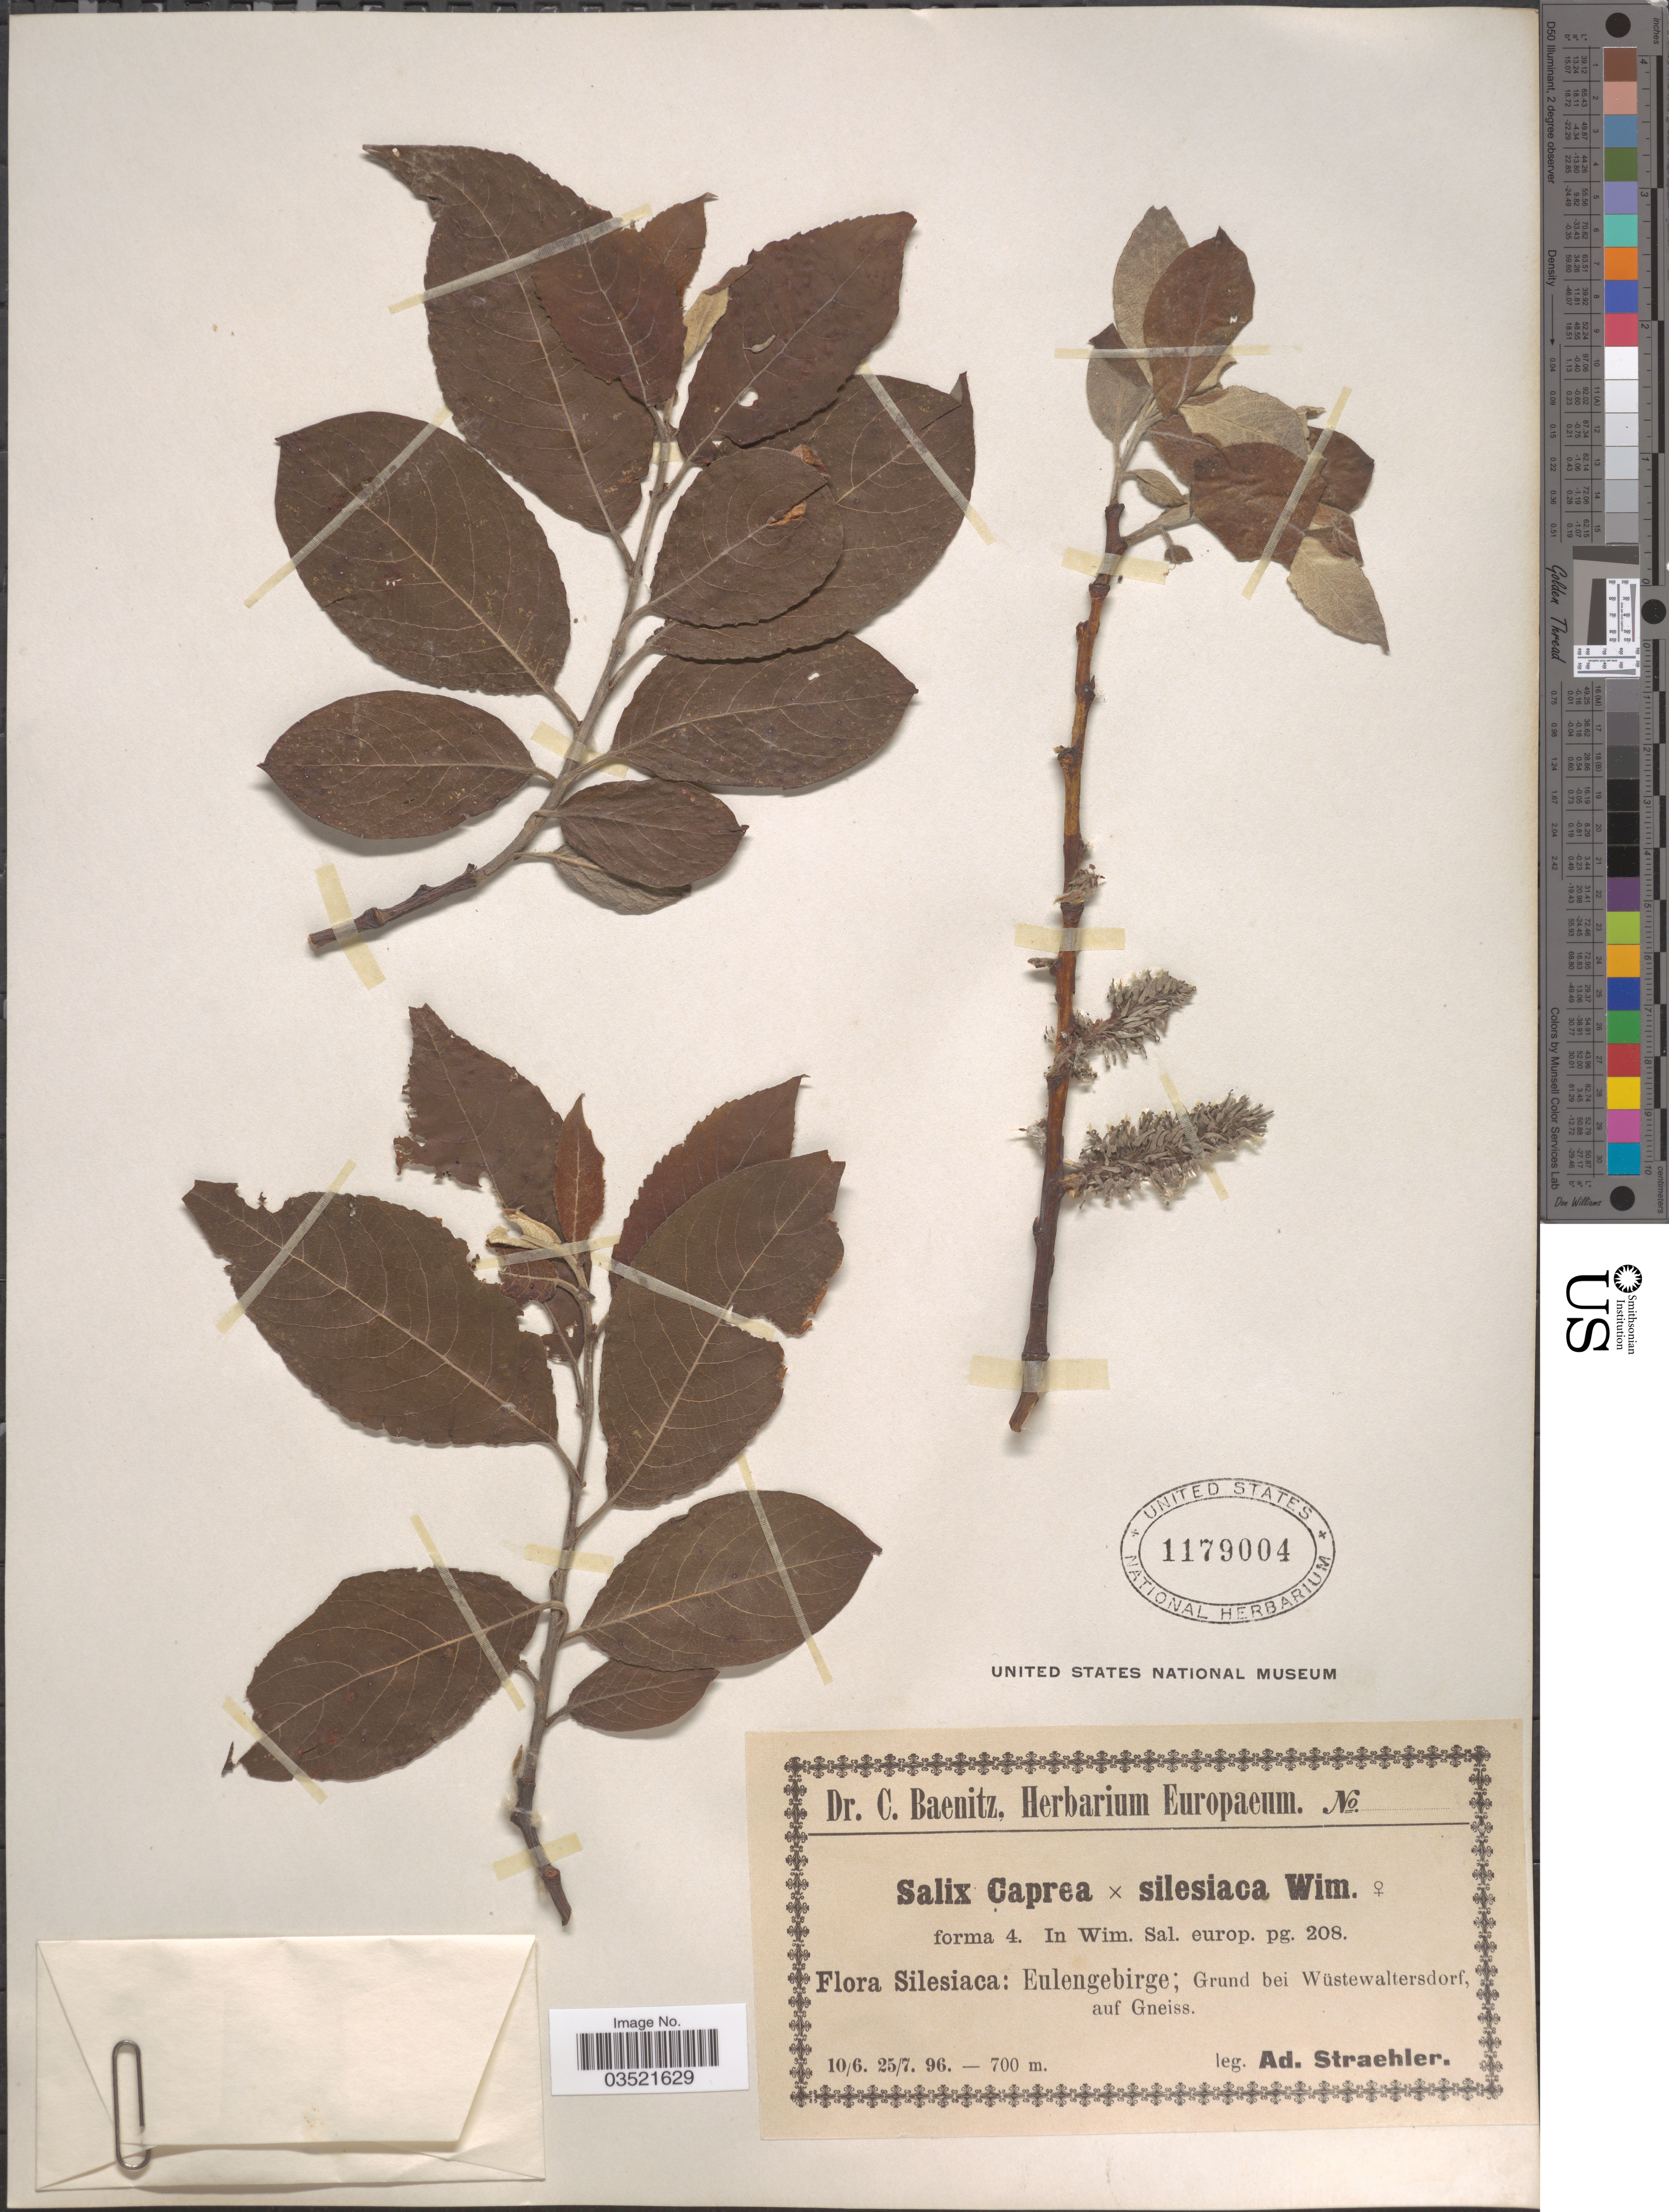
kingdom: Plantae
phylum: Tracheophyta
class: Magnoliopsida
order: Malpighiales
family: Salicaceae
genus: Salix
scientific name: Salix caprea x S. silesiaca Willd.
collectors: A. Straehler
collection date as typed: Transcribed d/m/y: 10/6/96 to 25/7/96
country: Poland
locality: Silesiaca: Eulengebirge; Grund bei Wüstewaltersdorf, auf Gneiss.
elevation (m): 700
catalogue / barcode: US 1179004